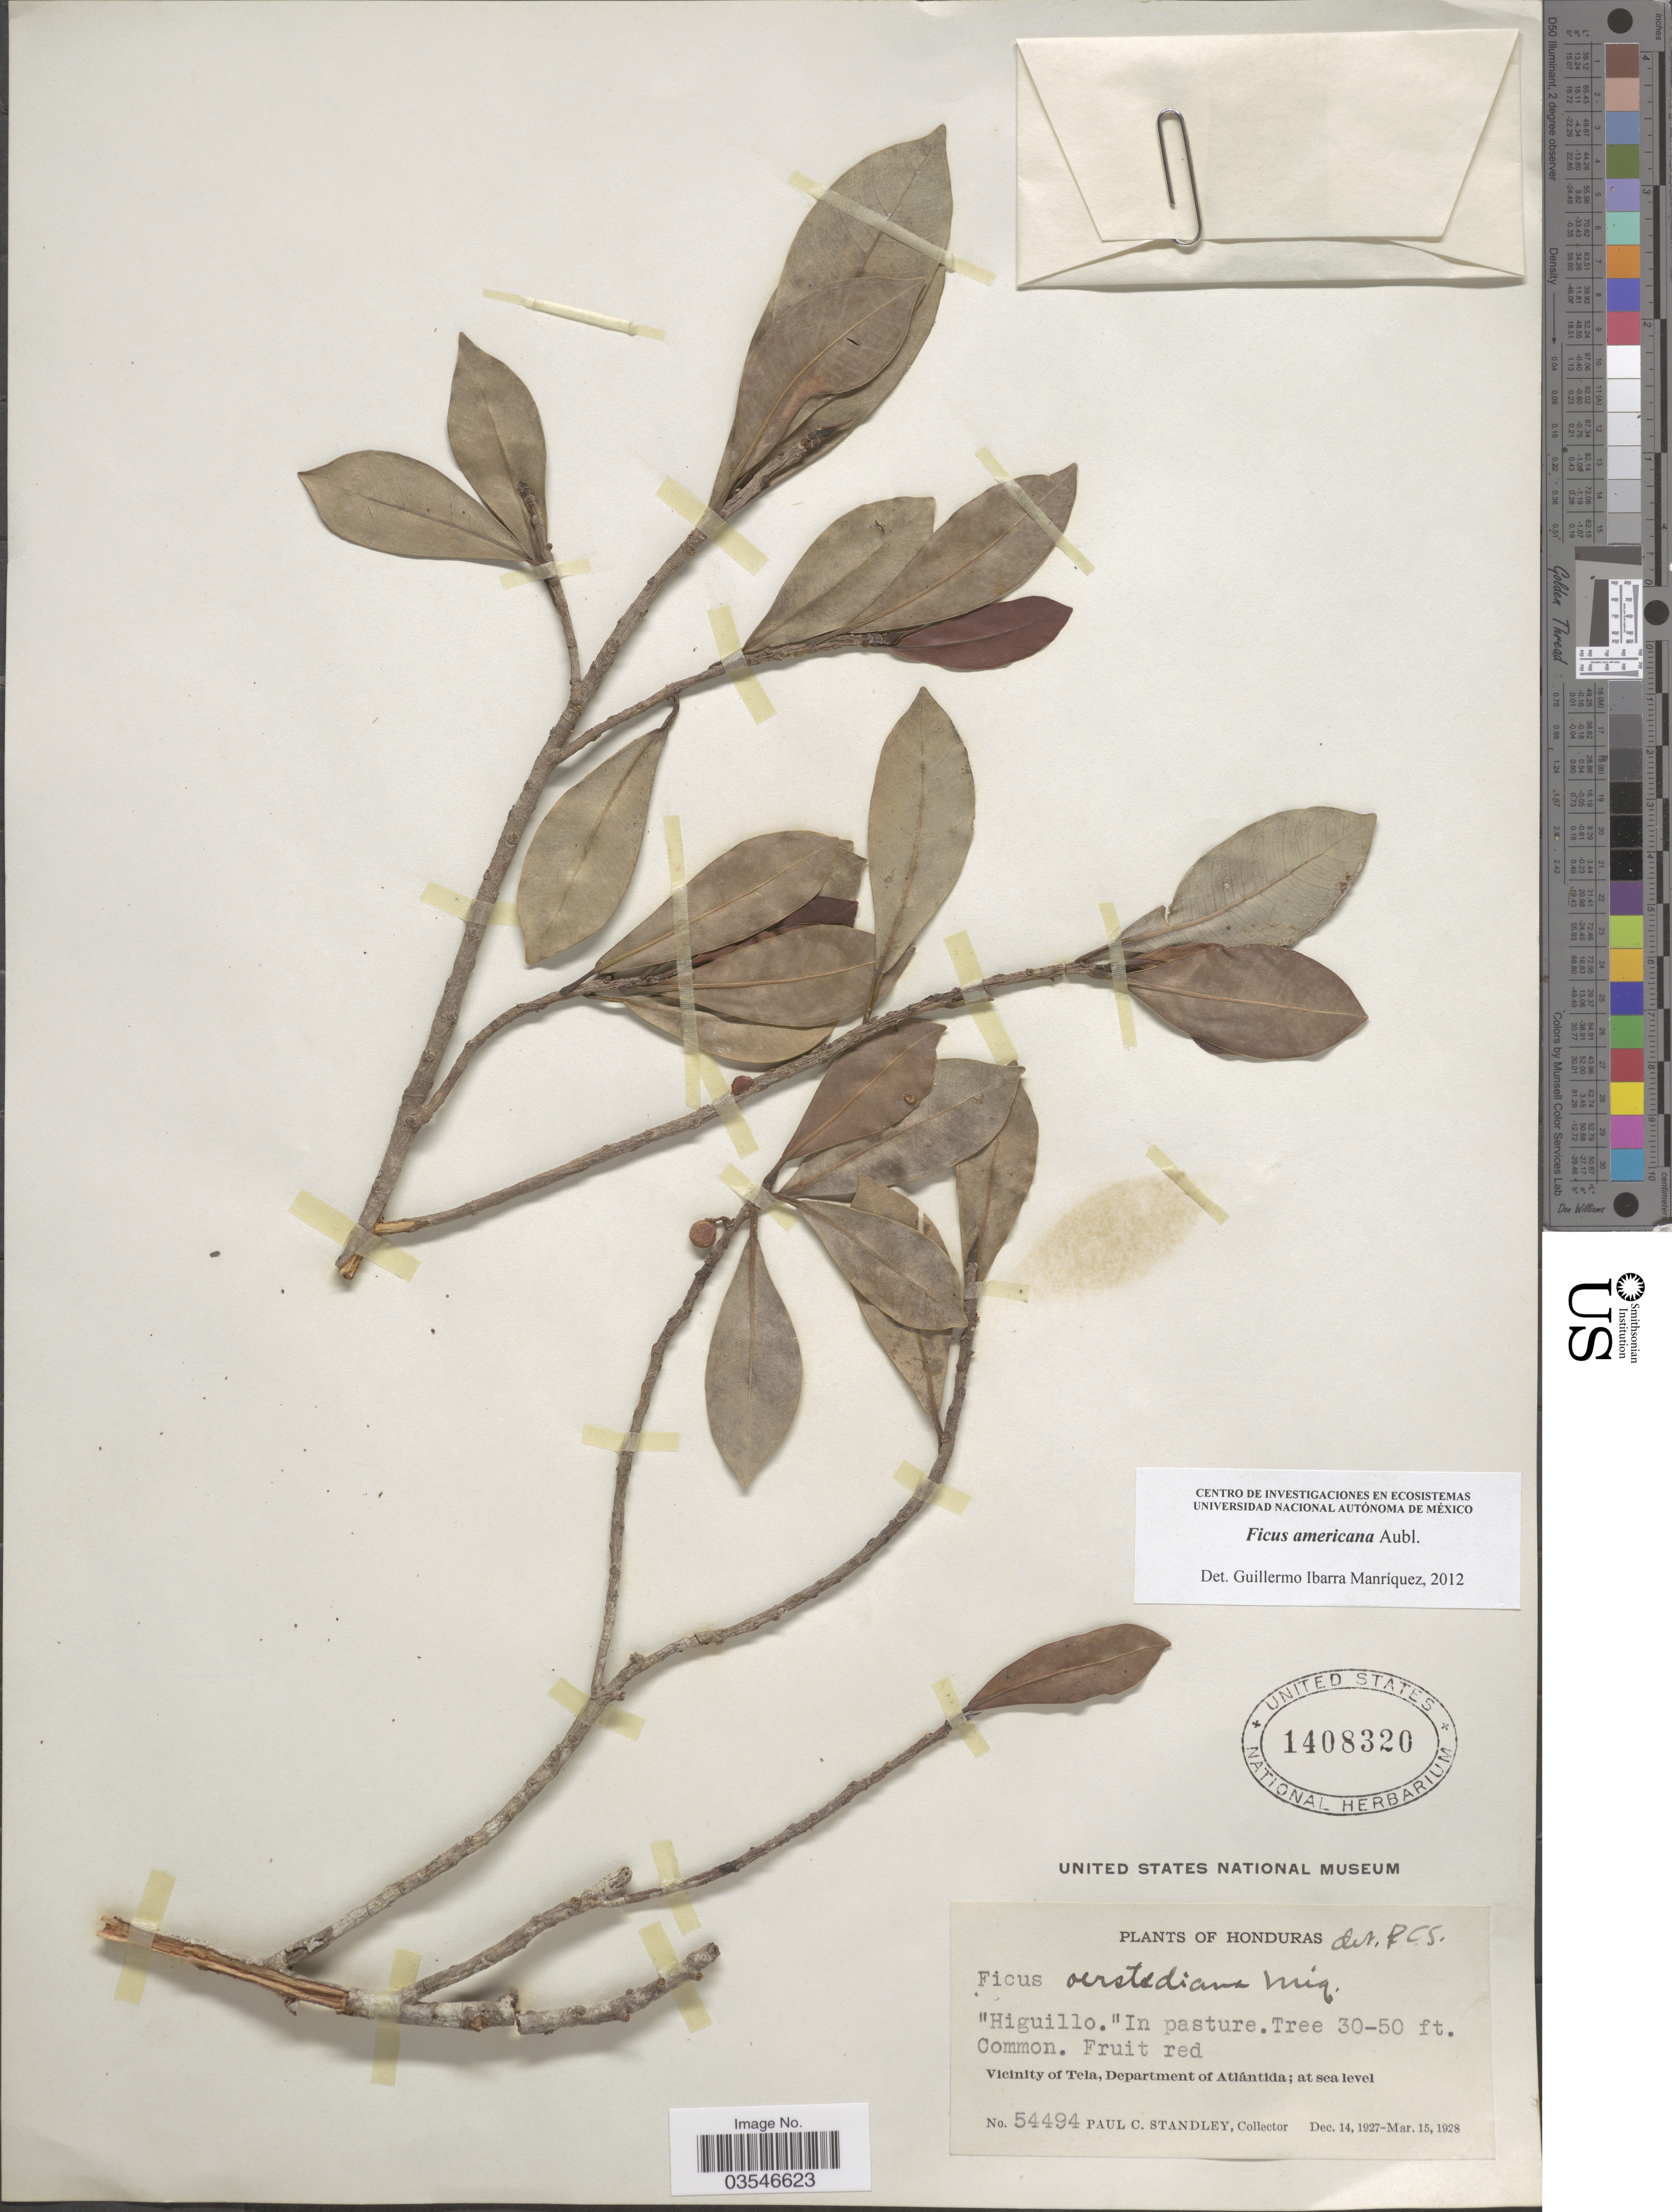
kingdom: Plantae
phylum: Tracheophyta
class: Magnoliopsida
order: Rosales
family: Moraceae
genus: Ficus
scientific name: Ficus americana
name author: Aubl.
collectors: P. C. Standley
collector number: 54494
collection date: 1927-12-14/1928-03-15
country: Honduras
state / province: Atlantida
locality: Vicinity of Tela, Department of Atlántida.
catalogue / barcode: US 1408320